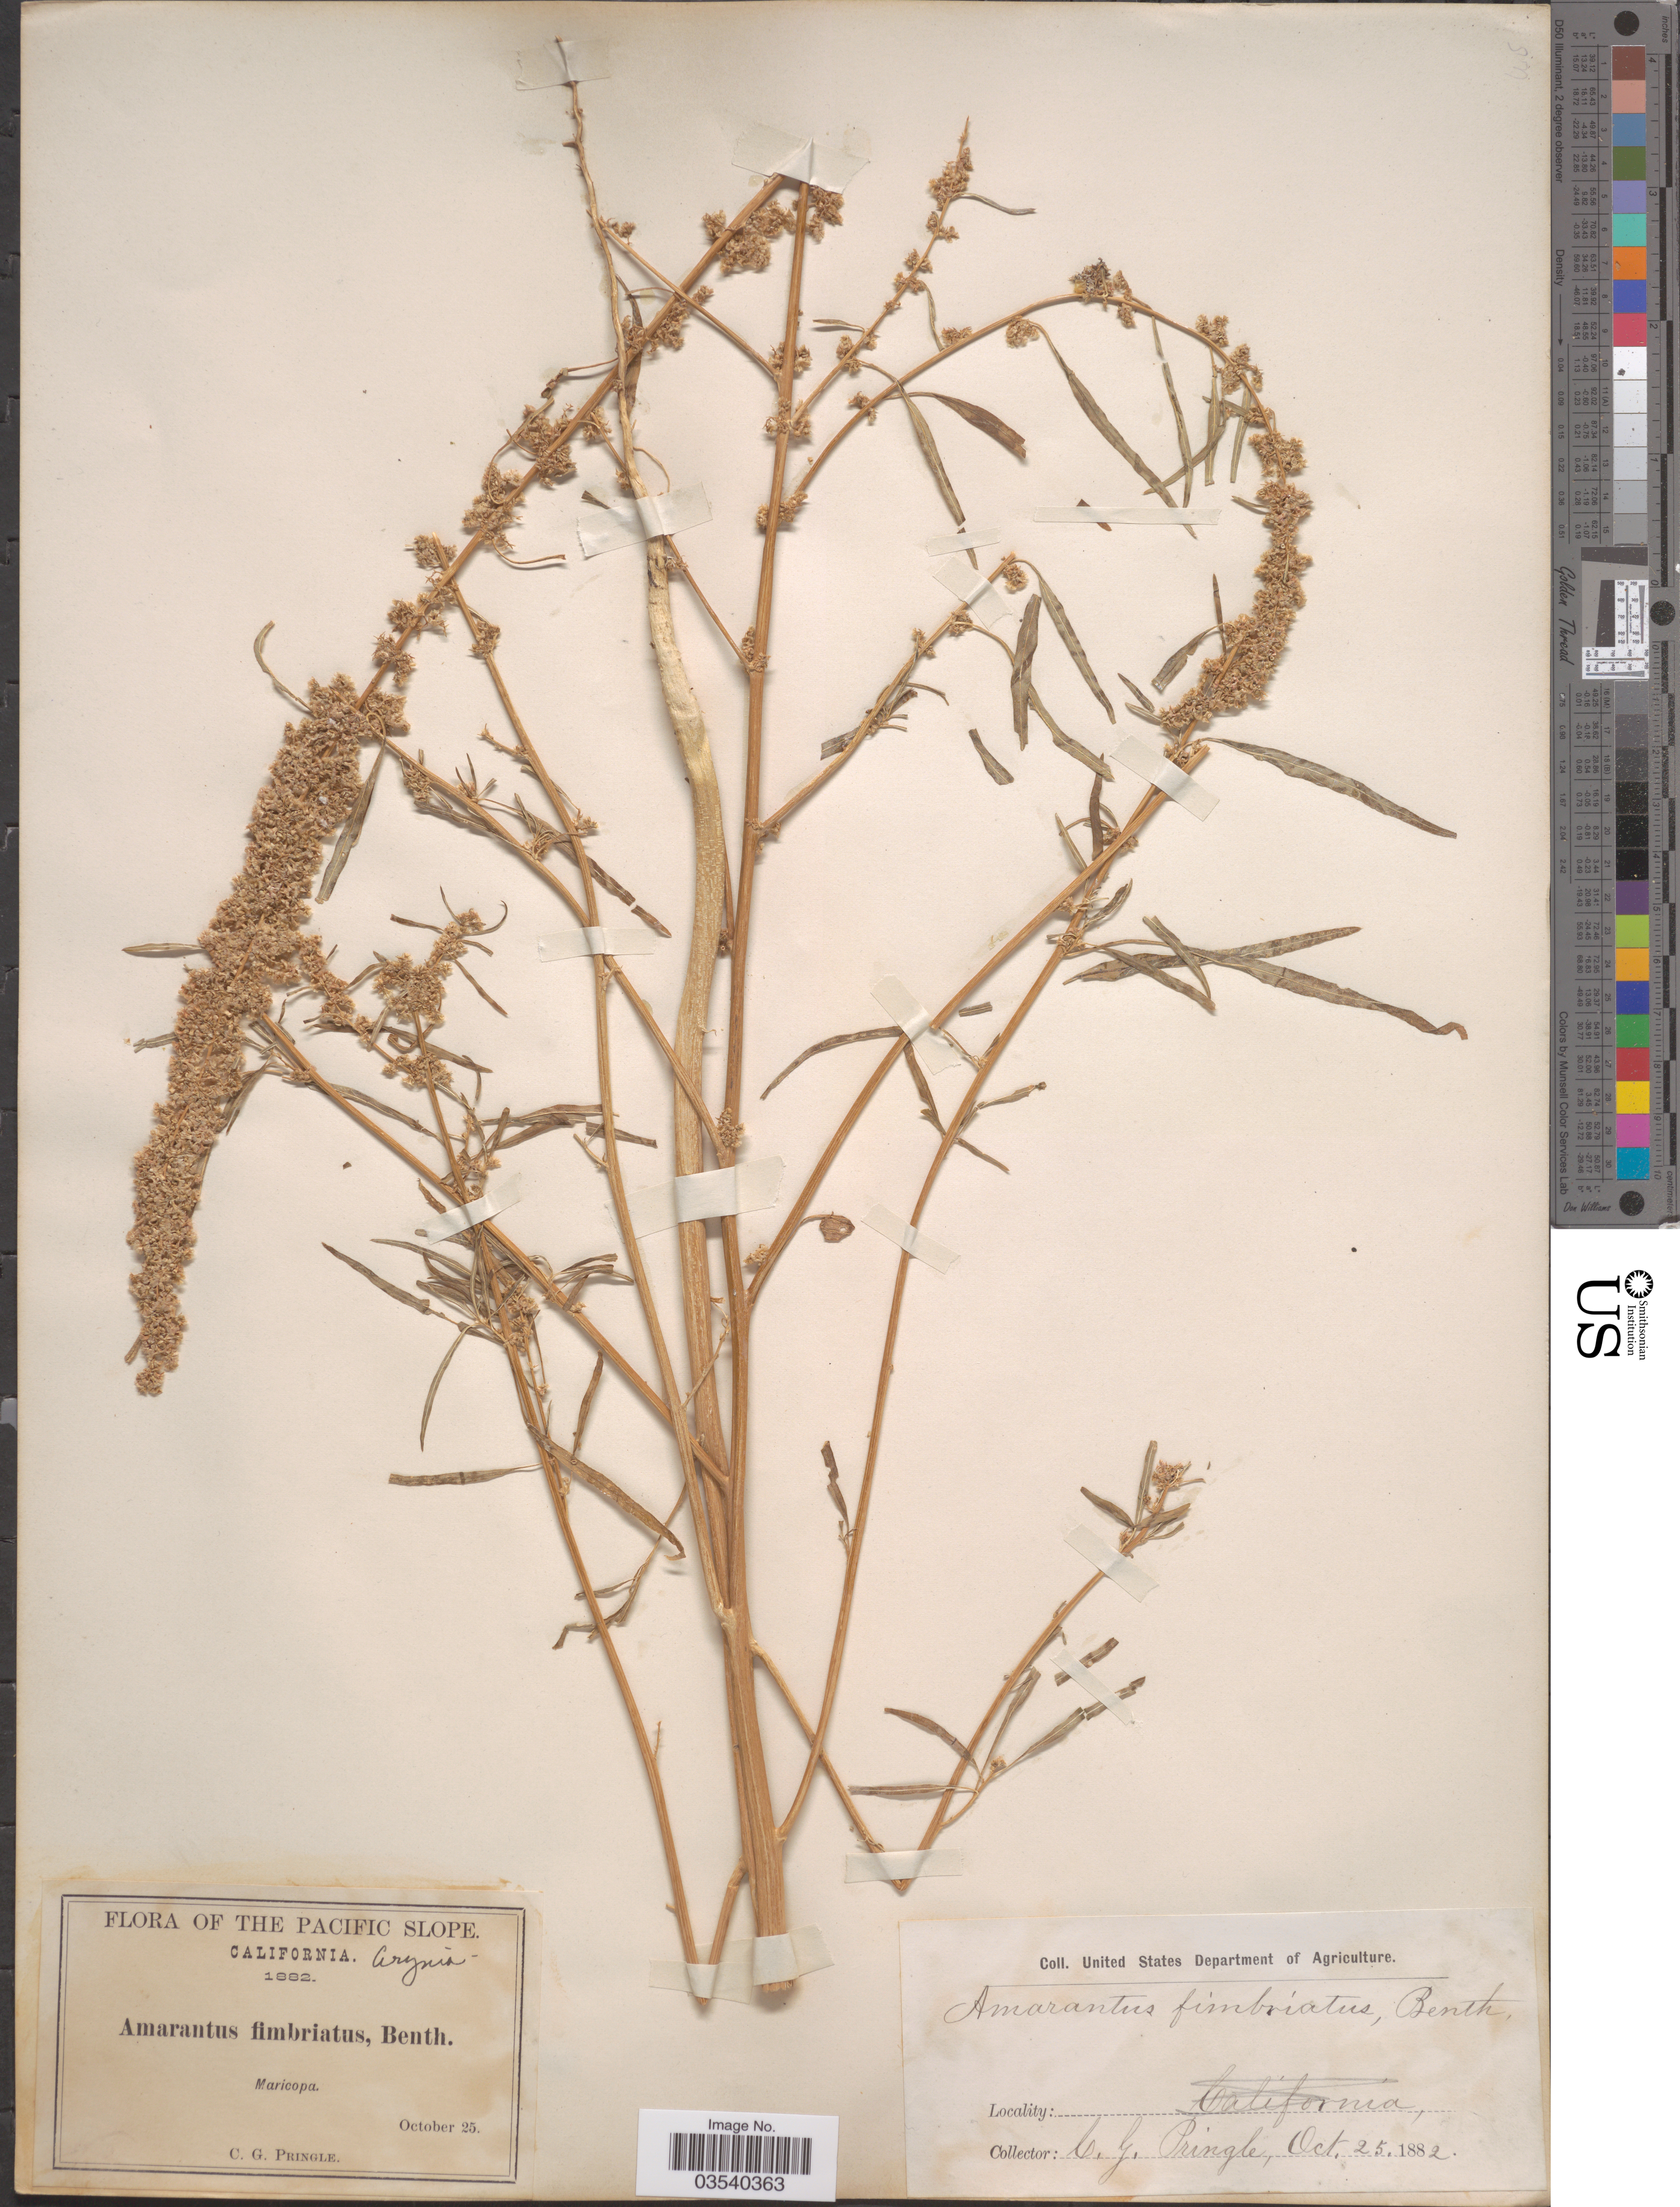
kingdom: Plantae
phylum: Tracheophyta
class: Magnoliopsida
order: Caryophyllales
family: Amaranthaceae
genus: Amaranthus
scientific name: Amaranthus fimbriatus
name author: (Torr.) Benth. ex S. Watson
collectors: C. G. Pringle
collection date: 1882-10-25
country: United States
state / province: California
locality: The Pacific Slope. Maricopa.